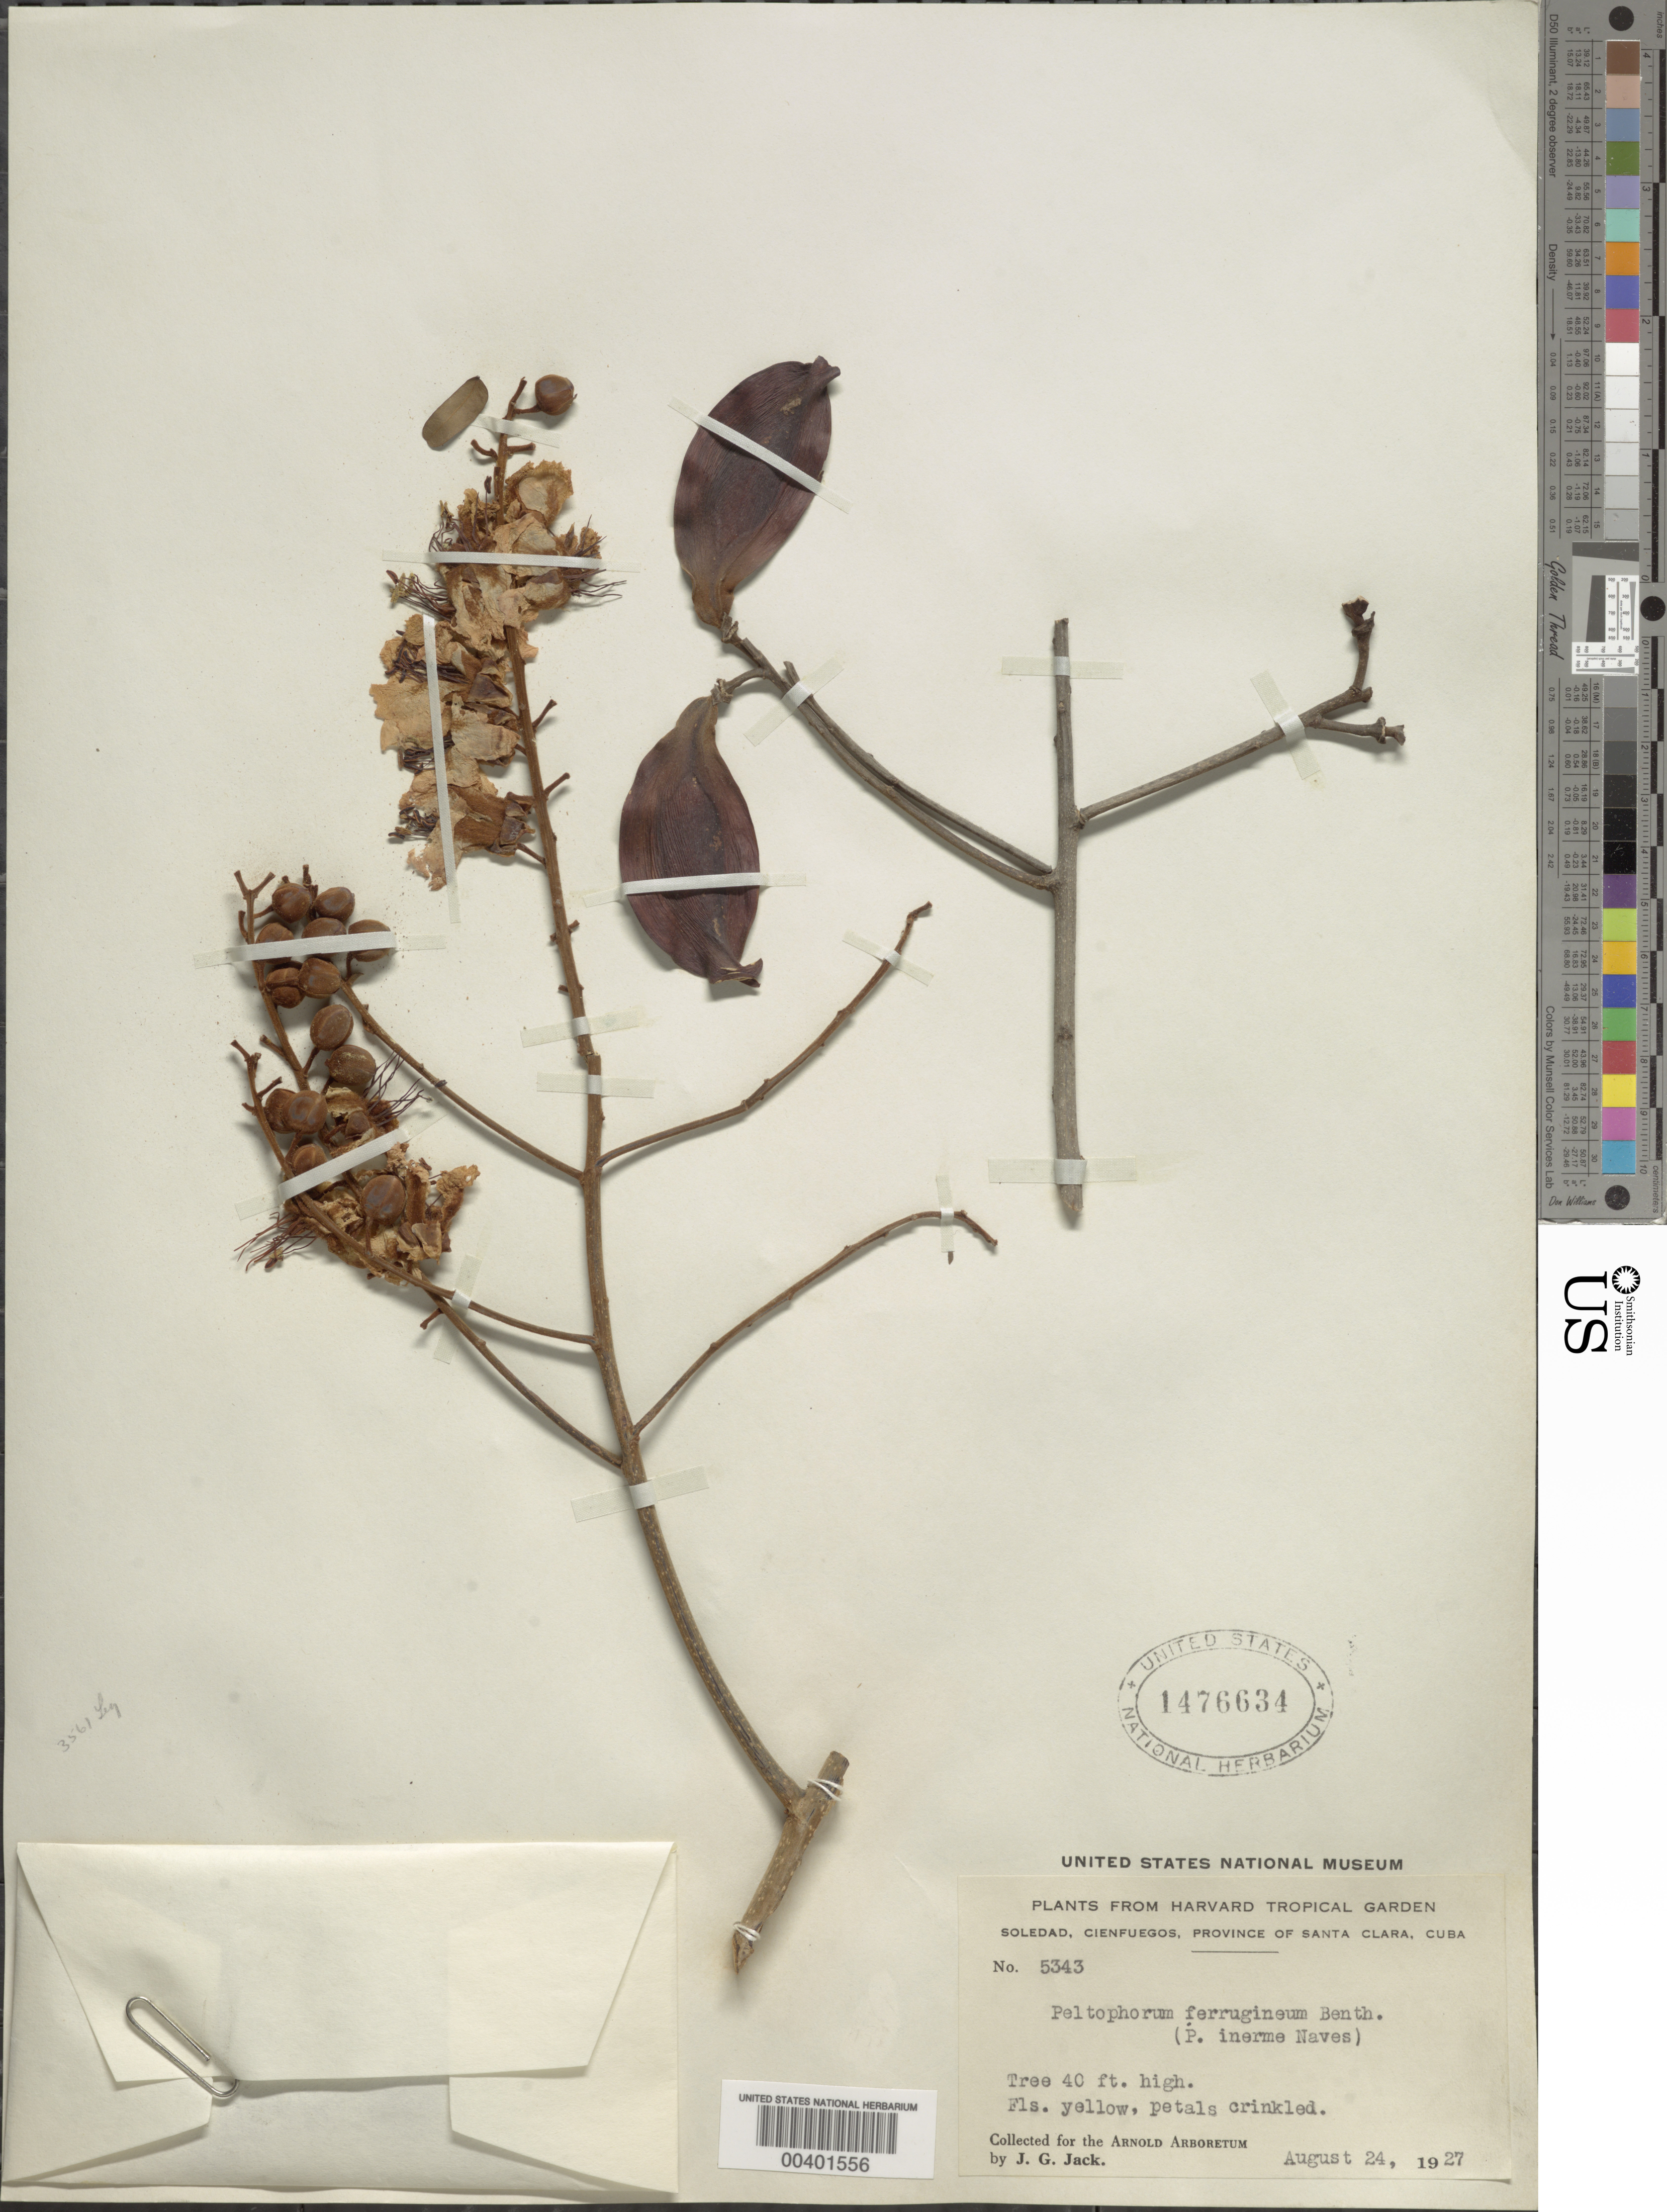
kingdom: Plantae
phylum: Tracheophyta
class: Magnoliopsida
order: Fabales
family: Fabaceae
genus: Peltophorum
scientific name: Peltophorum pterocarpum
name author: (DC.) Backer ex K. Heyne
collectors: J. G. Jack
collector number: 5343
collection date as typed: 24 Aug 1927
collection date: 1927-08-24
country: Cuba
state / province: Las Villas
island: Greater Antilles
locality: Soledad, cienfuegos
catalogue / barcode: US 1476634